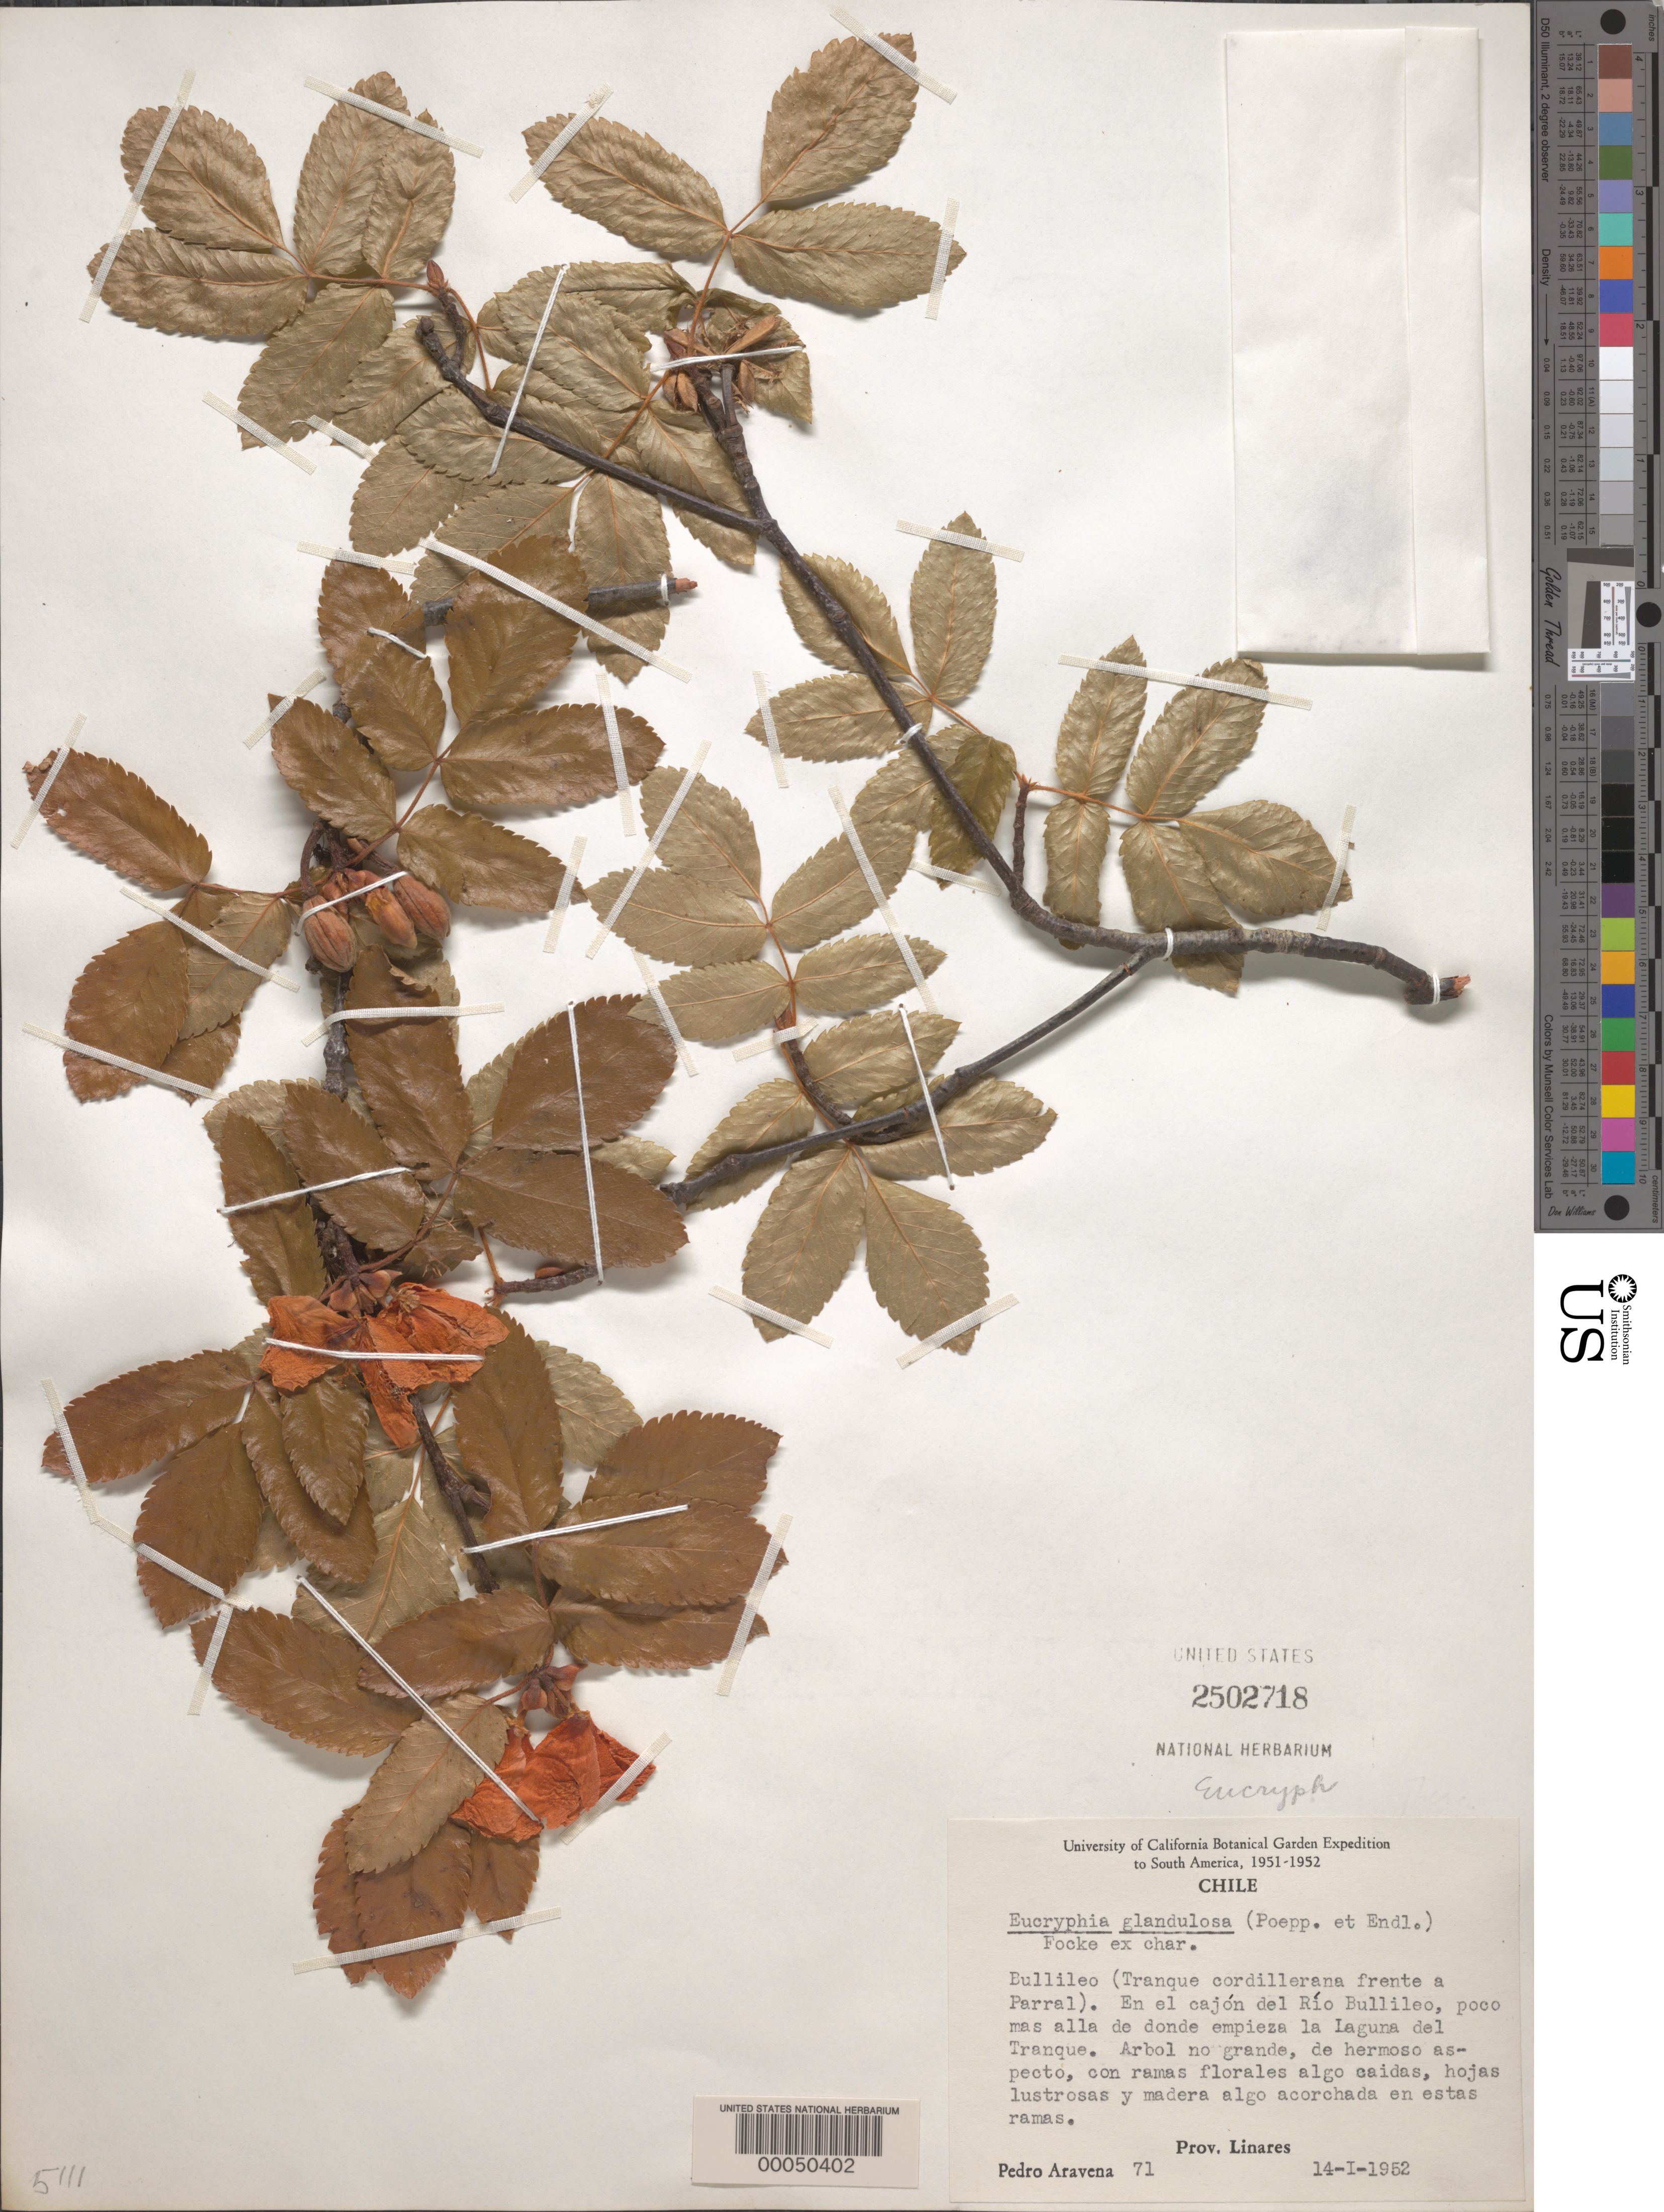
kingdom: Plantae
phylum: Tracheophyta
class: Magnoliopsida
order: Oxalidales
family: Cunoniaceae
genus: Eucryphia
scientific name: Eucryphia glandulosa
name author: Reiche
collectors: P. Aravena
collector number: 71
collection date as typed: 14 Jan 1952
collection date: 1952-01-14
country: Chile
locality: En el cajon del rio bullileo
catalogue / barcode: US 2502718